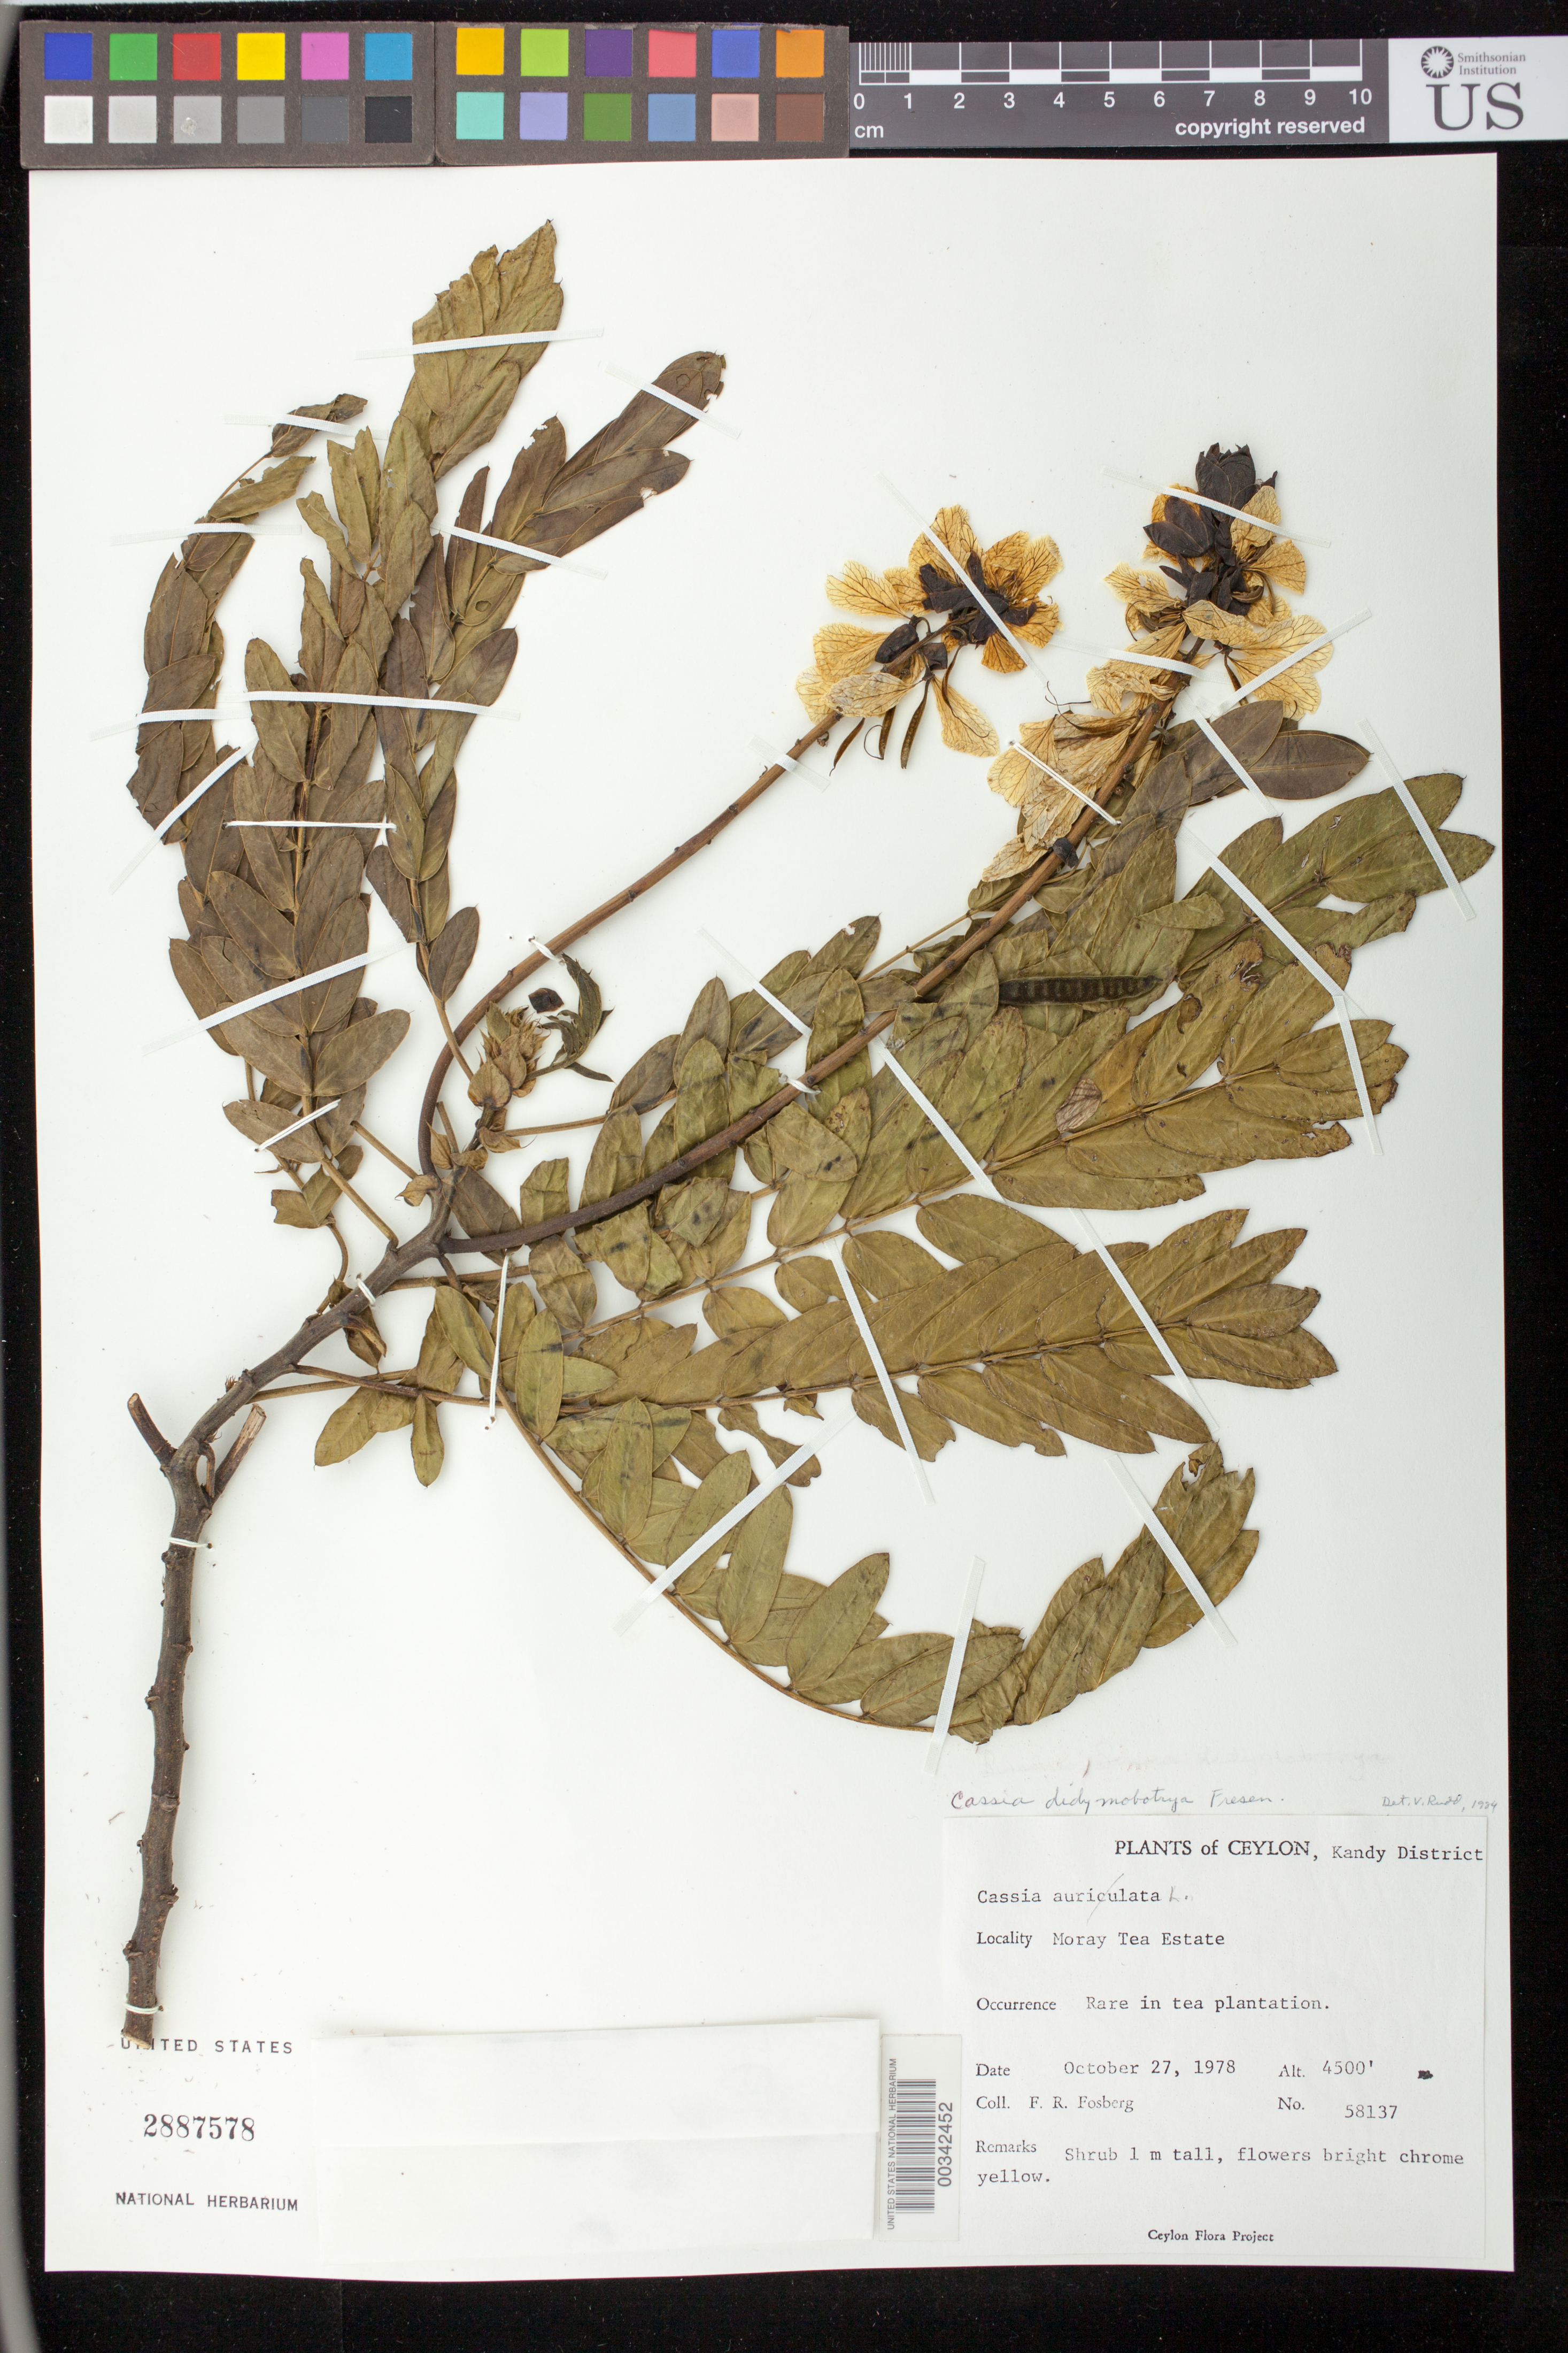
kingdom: Plantae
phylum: Tracheophyta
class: Magnoliopsida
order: Fabales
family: Fabaceae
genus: Senna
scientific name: Senna didymobotrya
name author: (Fresen.) H.S. Irwin & Barneby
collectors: F. R. Fosberg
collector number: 58137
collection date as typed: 27 Oct 1978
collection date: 1978-10-27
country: Sri Lanka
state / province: Central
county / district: Kandy Dist.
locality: Moray tea estate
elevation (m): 1372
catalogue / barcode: US 2887578